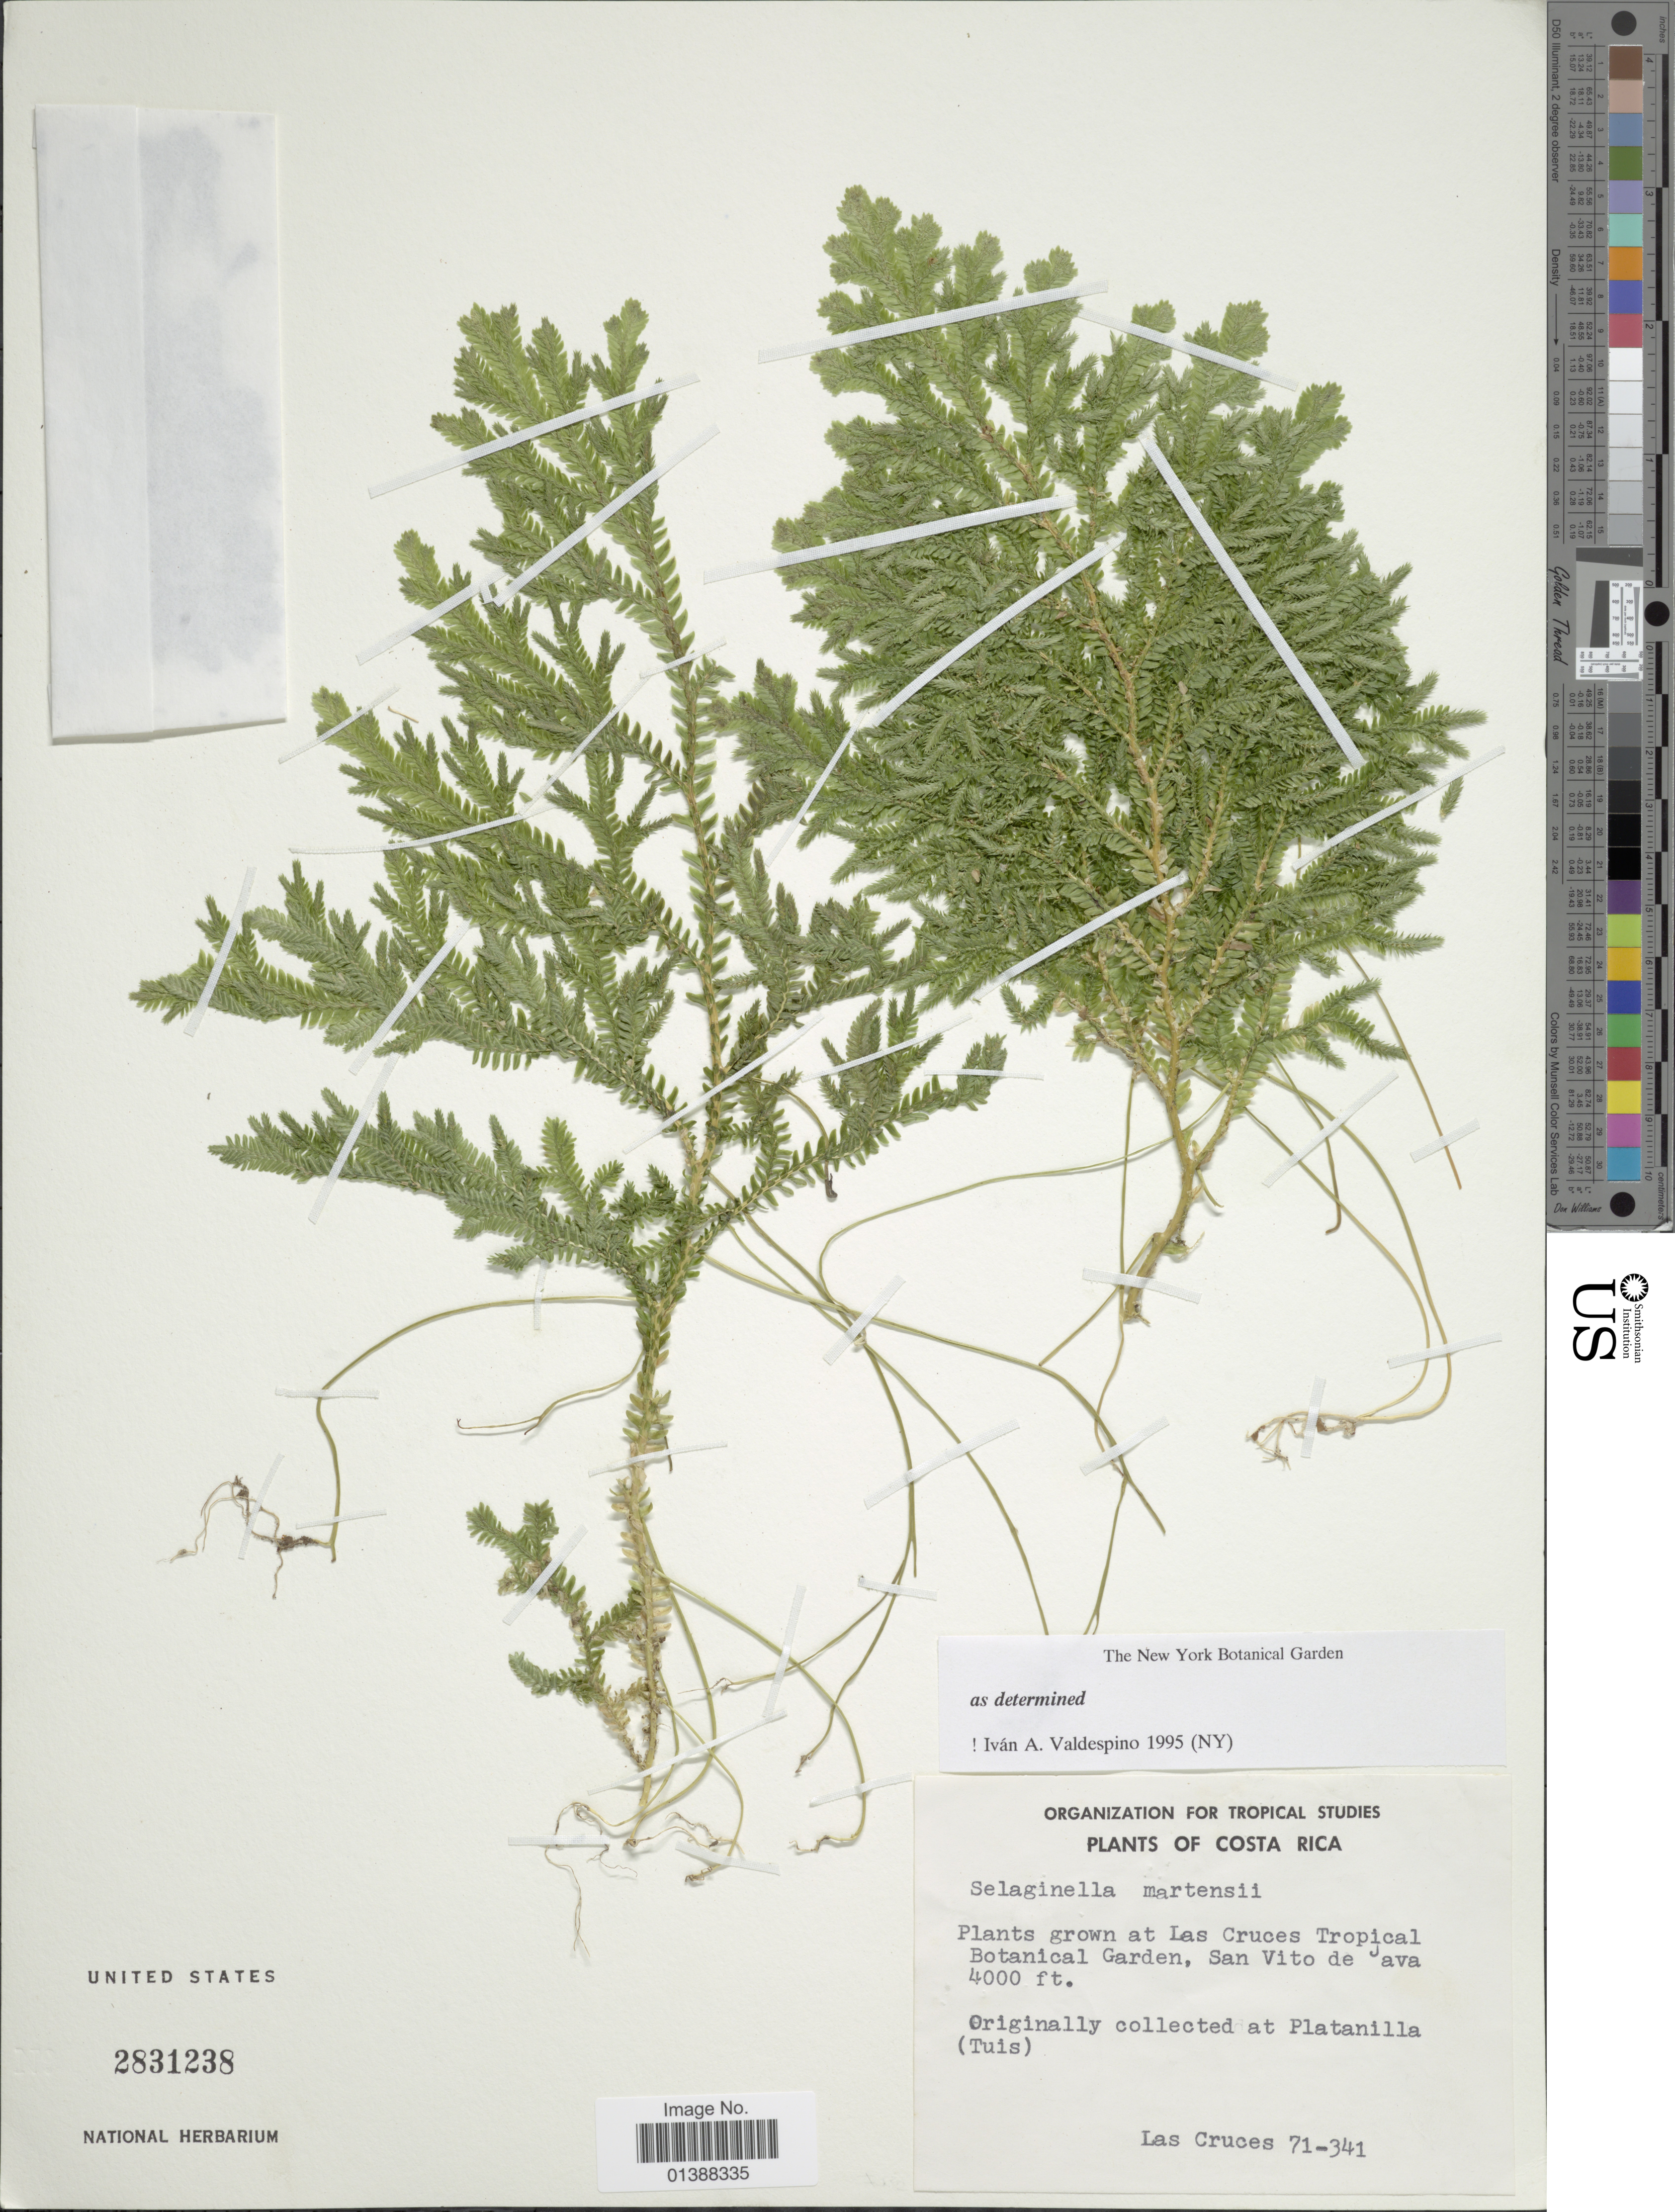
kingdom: Plantae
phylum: Tracheophyta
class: Lycopodiopsida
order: Selaginellales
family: Selaginellaceae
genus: Selaginella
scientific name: Selaginella martensii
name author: Spring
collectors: Las Cruces Botanical Garden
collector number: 71-341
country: Costa Rica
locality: At Las Cruces Tropical Botanical Garden,San Vito de Java, Originally collected at Platanilla (Tuis)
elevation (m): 1219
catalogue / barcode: US 2831238